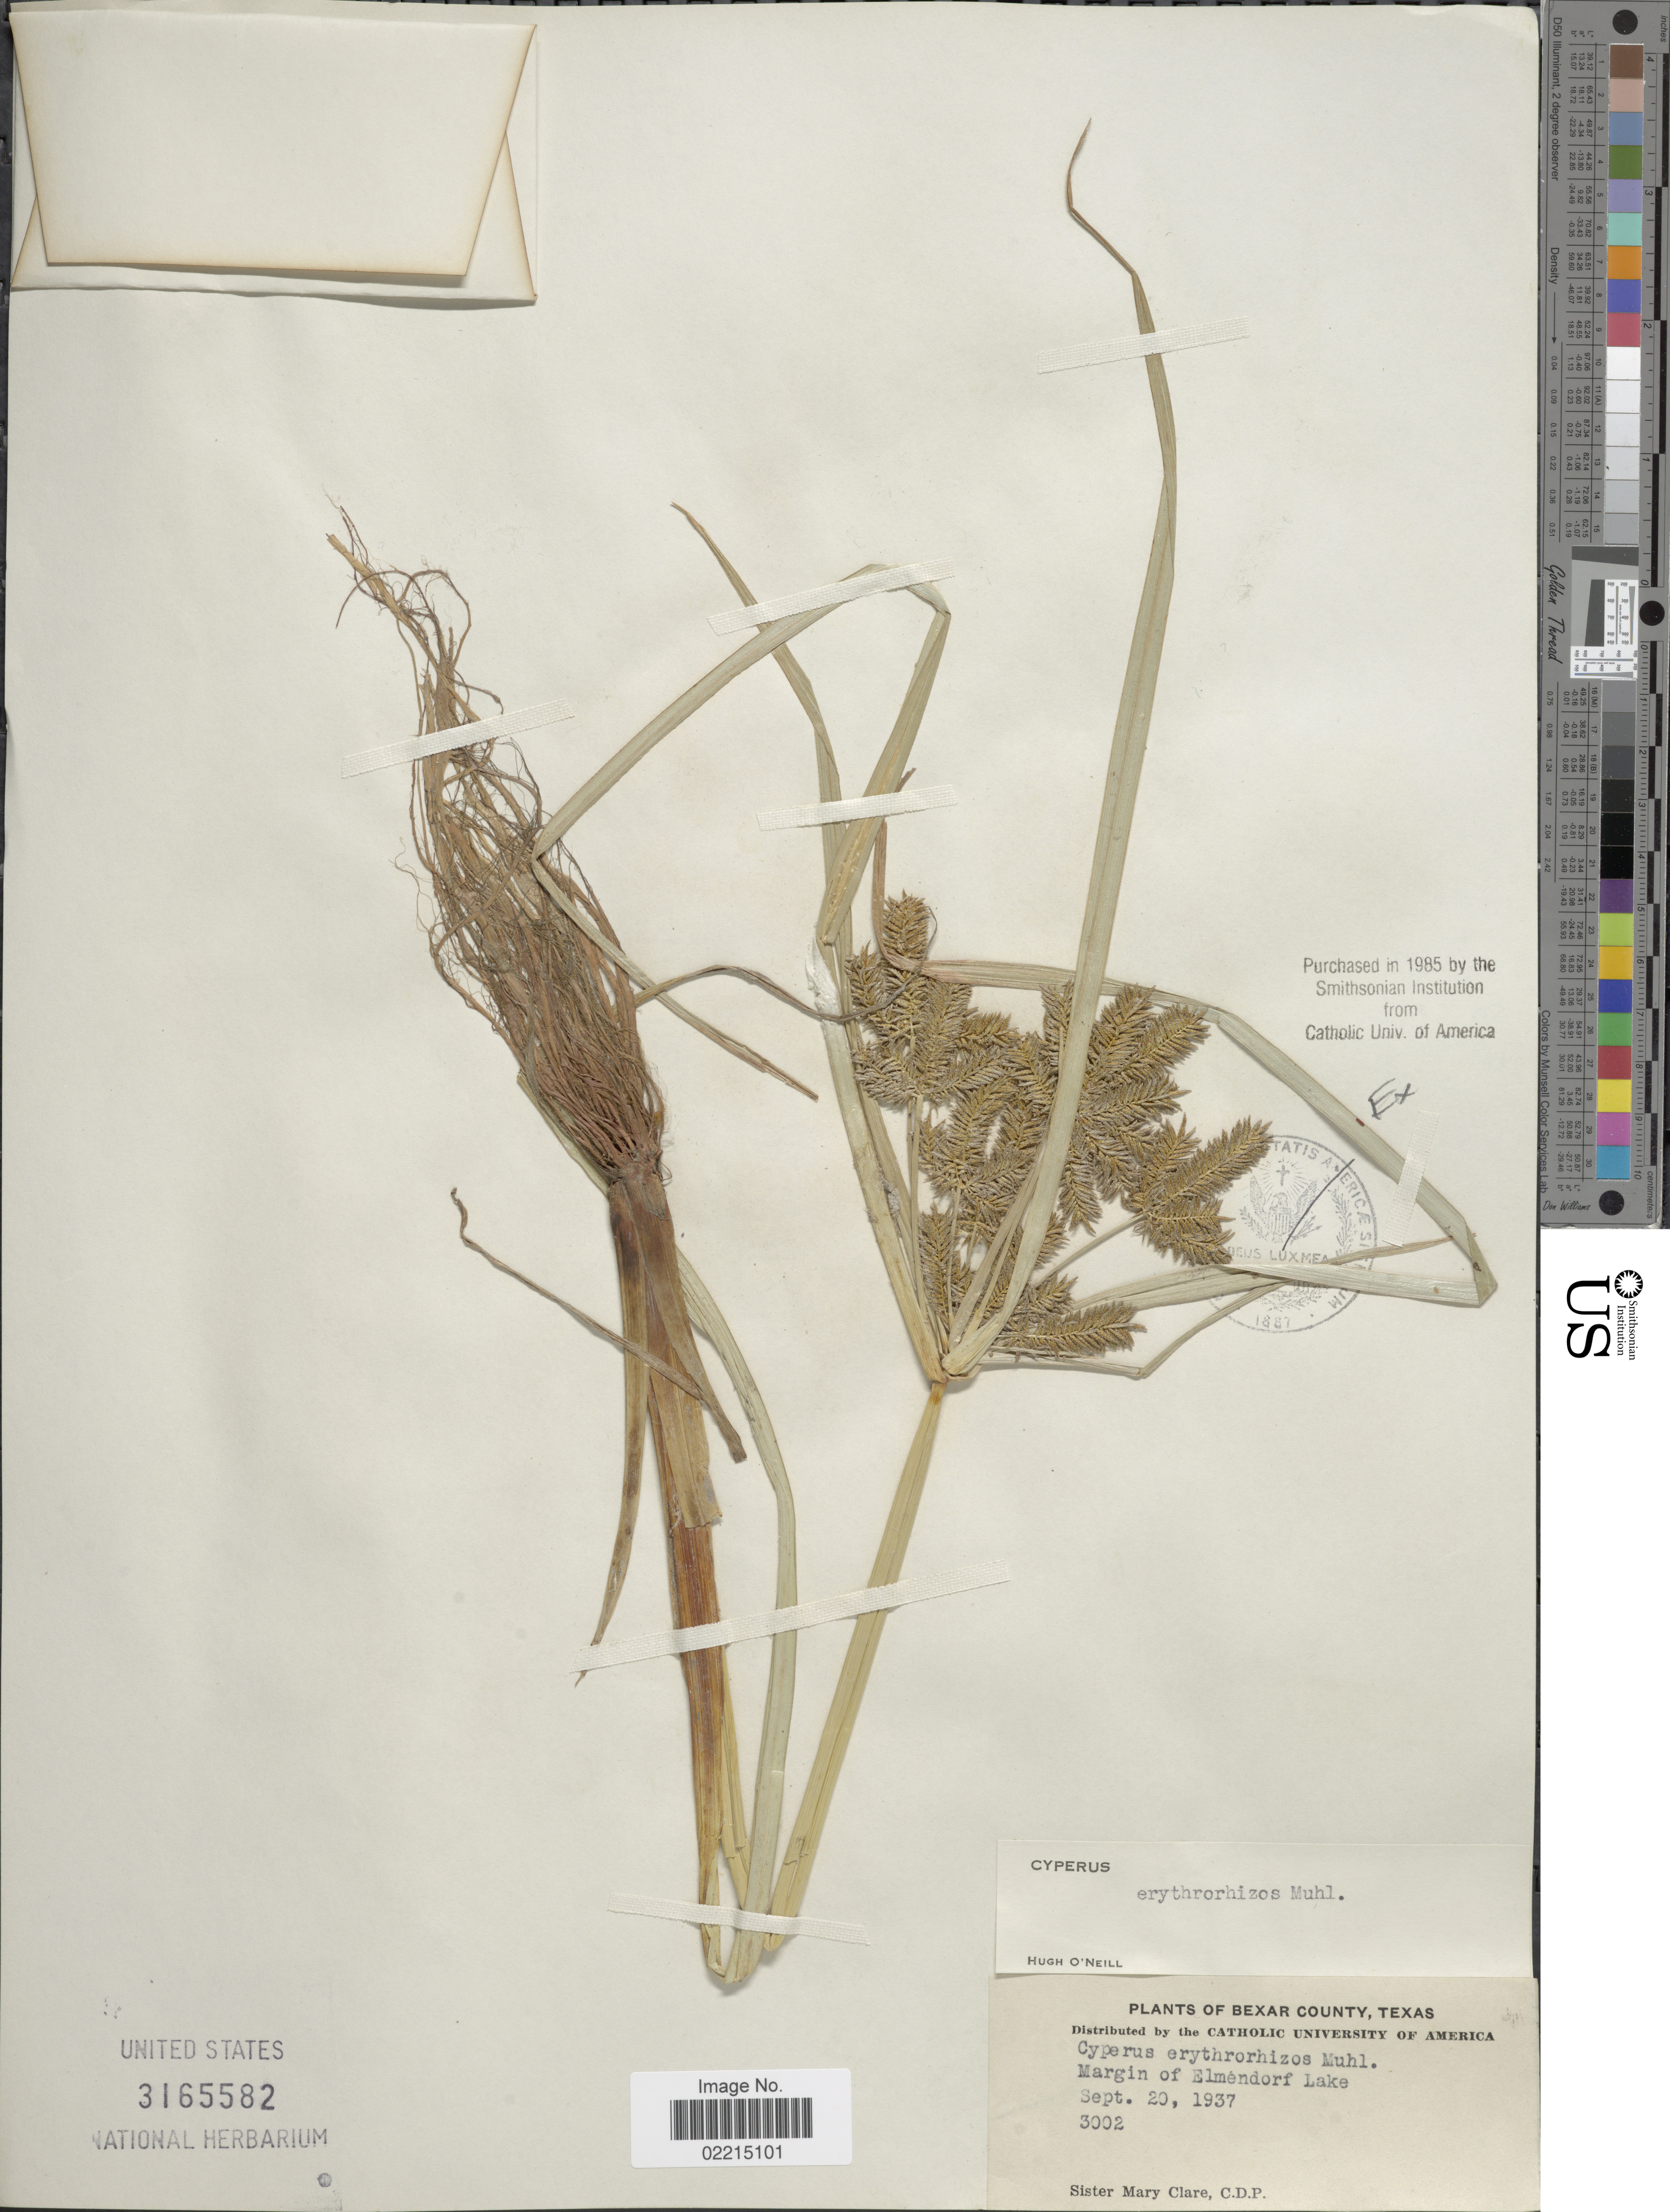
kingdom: Plantae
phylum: Tracheophyta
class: Liliopsida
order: Poales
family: Cyperaceae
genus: Cyperus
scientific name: Cyperus erythrorhizos Muhl.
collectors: M. Clare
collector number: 3002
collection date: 1937-09-20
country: United States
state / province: Texas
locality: Bexar County, Margin of Elmendorf Lake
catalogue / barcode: US 3165582